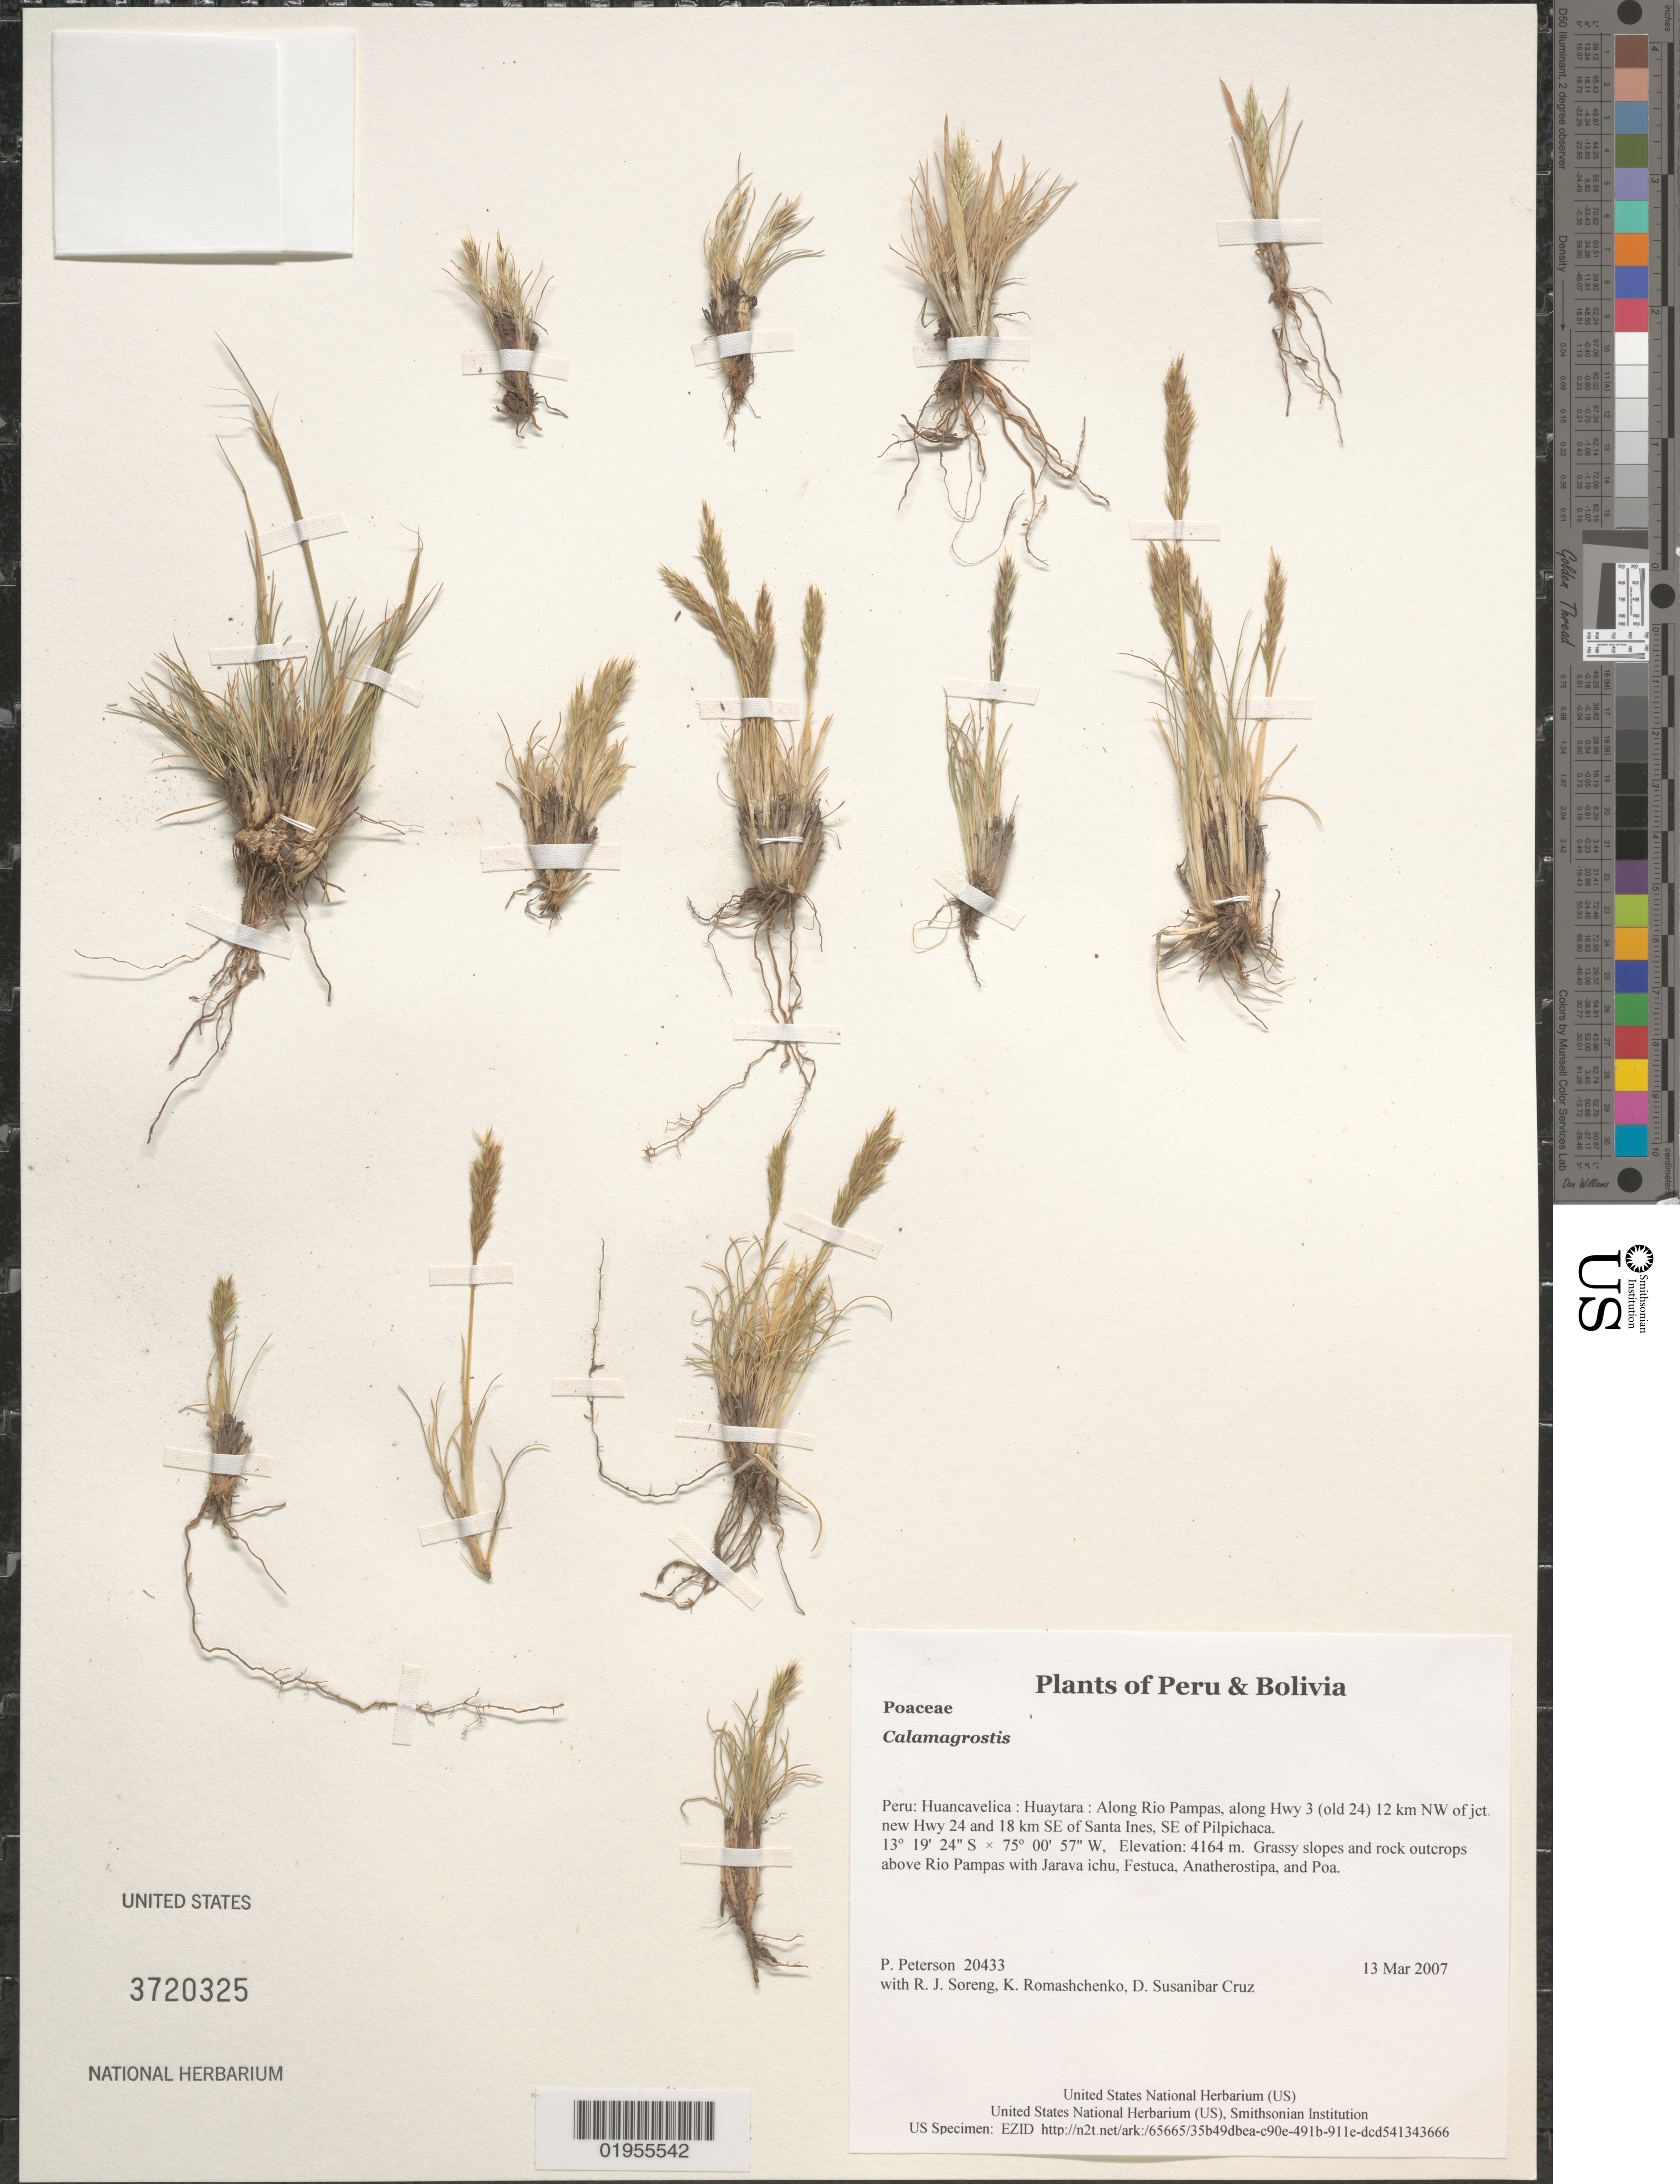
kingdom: Plantae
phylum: Tracheophyta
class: Liliopsida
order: Poales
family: Poaceae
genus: Calamagrostis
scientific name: Calamagrostis sp.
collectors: P. M. Peterson, R. J. Soreng, K. Romashchenko & D. Susanibar Cruz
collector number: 20433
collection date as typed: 13 Mar 2007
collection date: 2007-03-13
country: Peru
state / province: Huancavelica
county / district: Huaytara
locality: Along Rio Pampas, along Hwy 3 (old 24) 12 km NW of jct. new Hwy 24 and 18 km SE of Santa Ines, SE of Pilpichaca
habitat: Grassy slopes and rock outcrops above Rio Pampas with Jarava ichu, Festuca, Anatherostipa, and Poa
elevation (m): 4164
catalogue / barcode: US 3720325